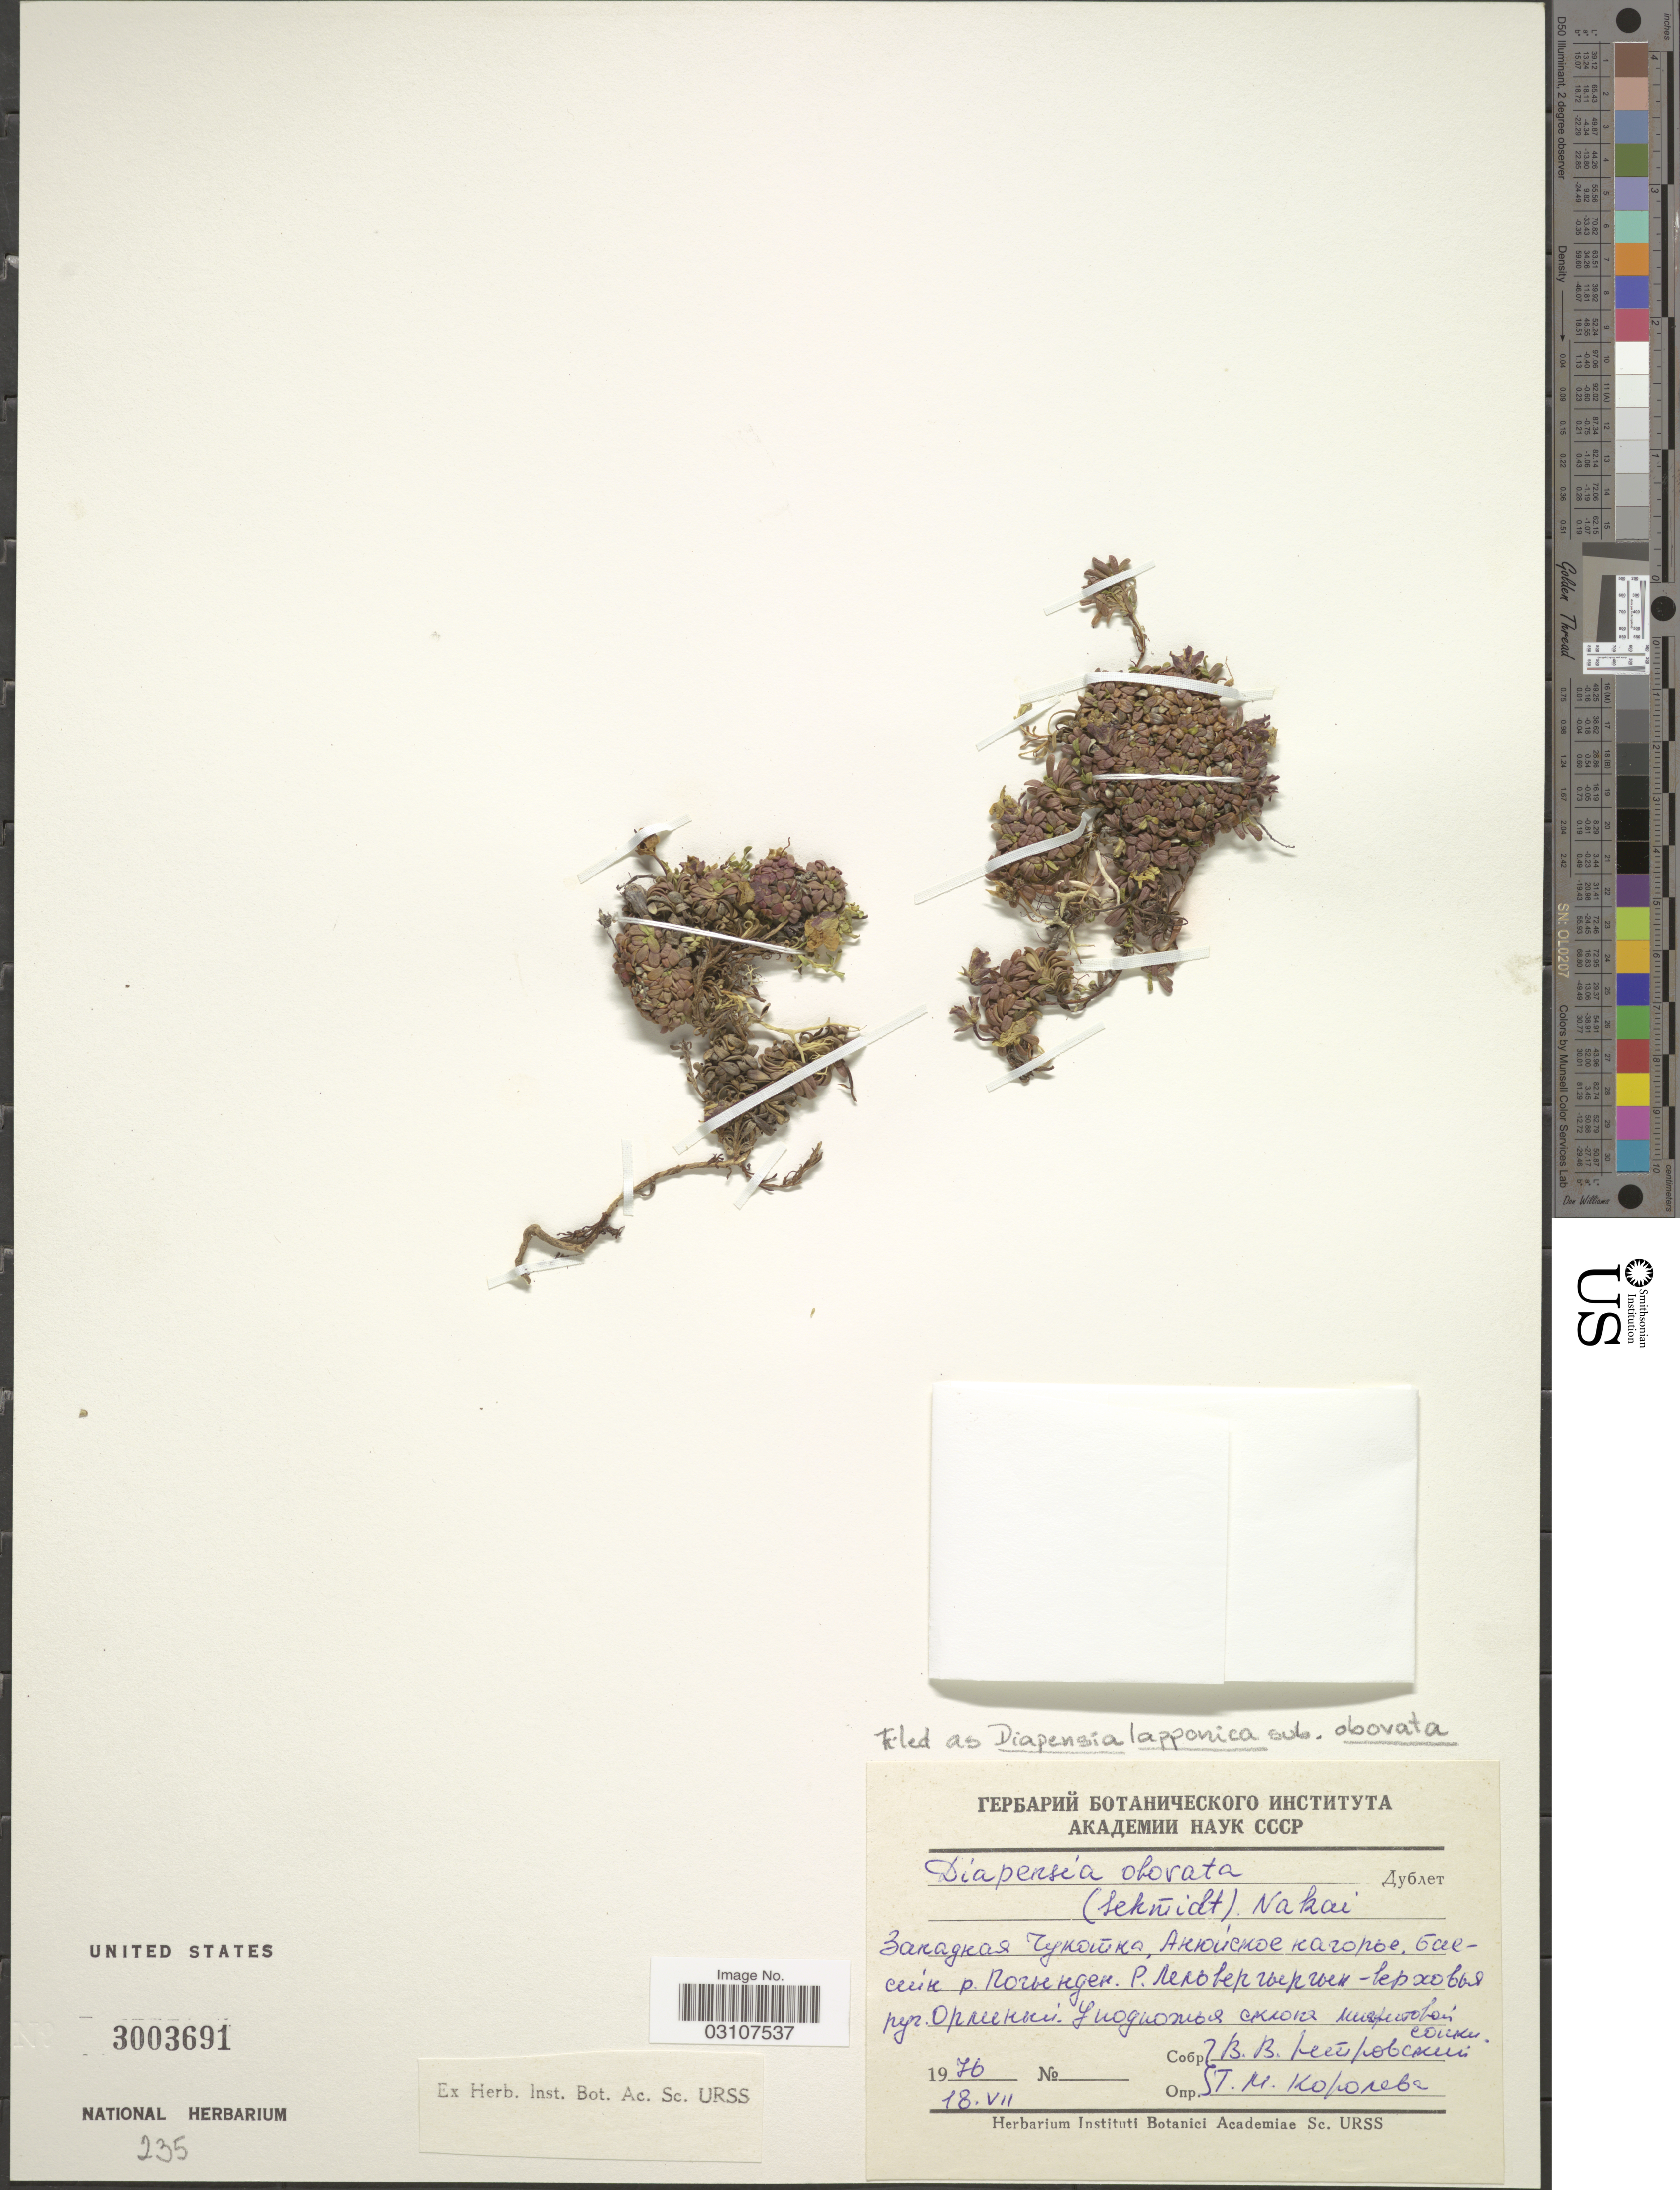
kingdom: Plantae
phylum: Tracheophyta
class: Magnoliopsida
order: Ericales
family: Diapensiaceae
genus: Diapensia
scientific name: Diapensia lapponica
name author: L.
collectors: V. Petrovskiy & T. Koroleva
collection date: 1976-07-18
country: Russian Federation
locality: Anyuy Mountains.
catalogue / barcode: US 3003691